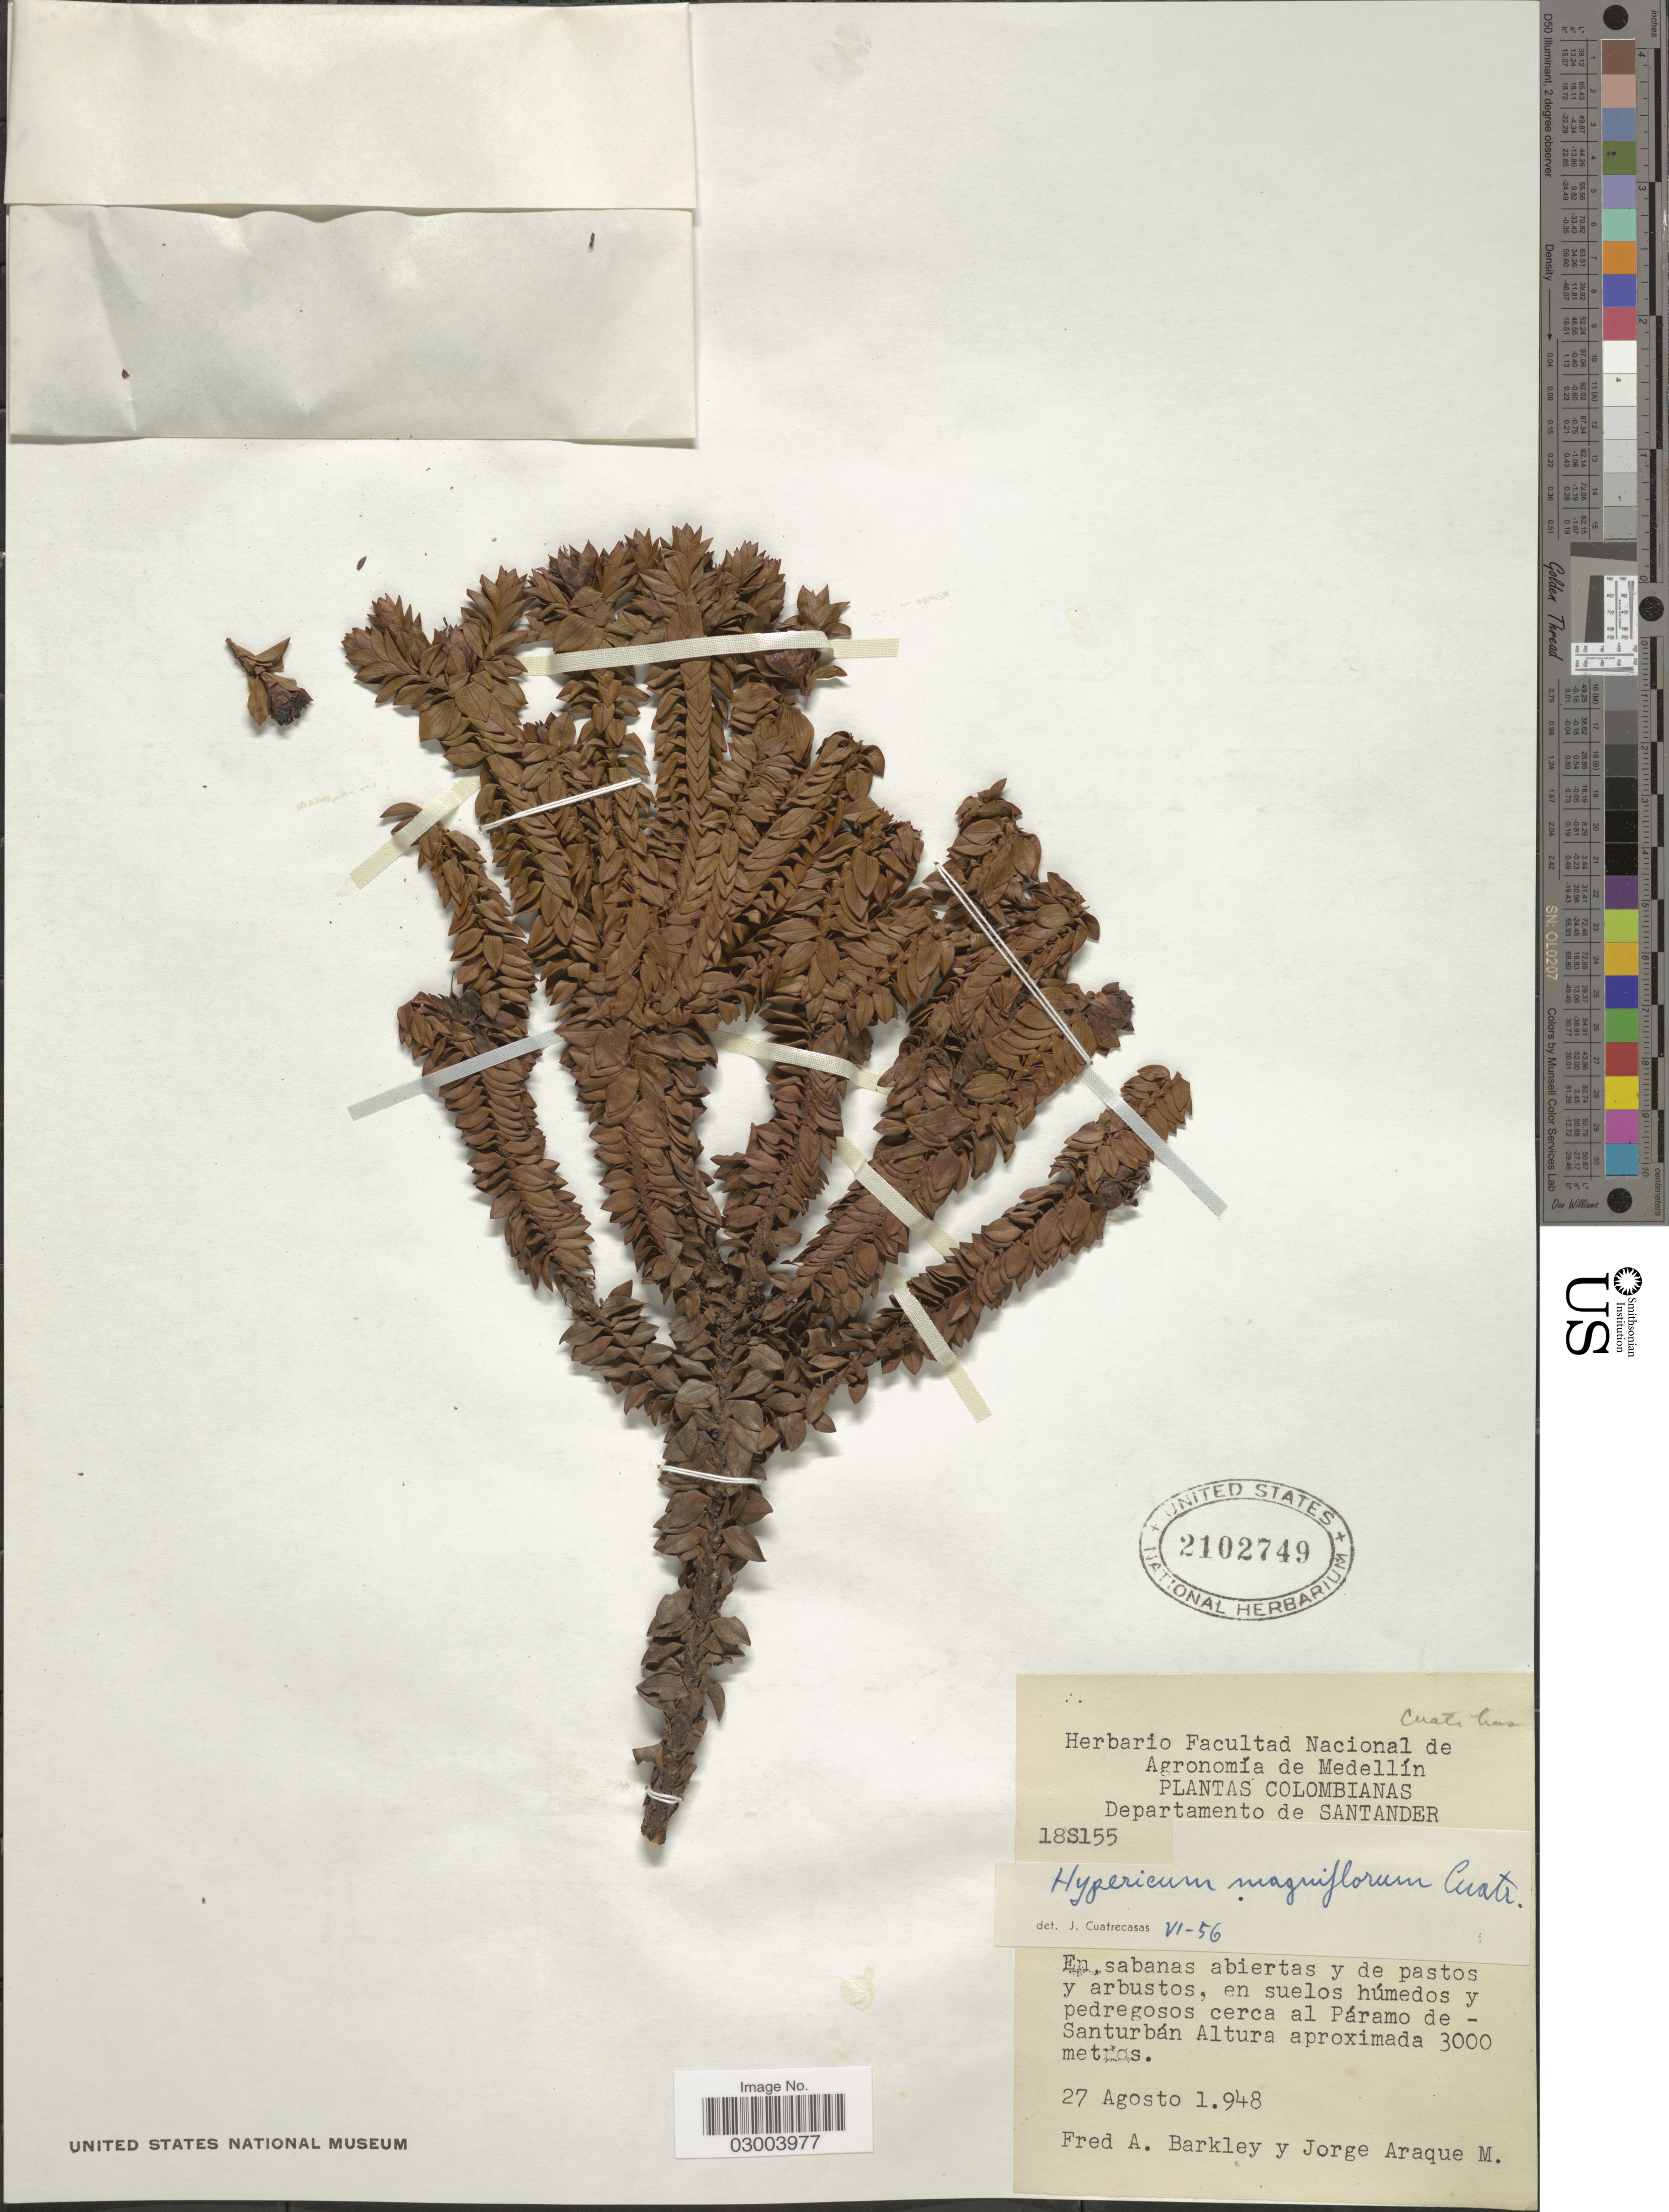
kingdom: Plantae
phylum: Tracheophyta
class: Magnoliopsida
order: Malpighiales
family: Hypericaceae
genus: Hypericum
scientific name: Hypericum magniflorum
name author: Cuatrec.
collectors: F. A. Barkley & J. Araque Molina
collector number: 18S155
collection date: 1948-08-27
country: Colombia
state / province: Santander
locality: Departamento de Santander, en suelos húmedos y pedregosos cerca al Páramo de Santurbán.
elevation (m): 3000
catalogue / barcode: US 2102749